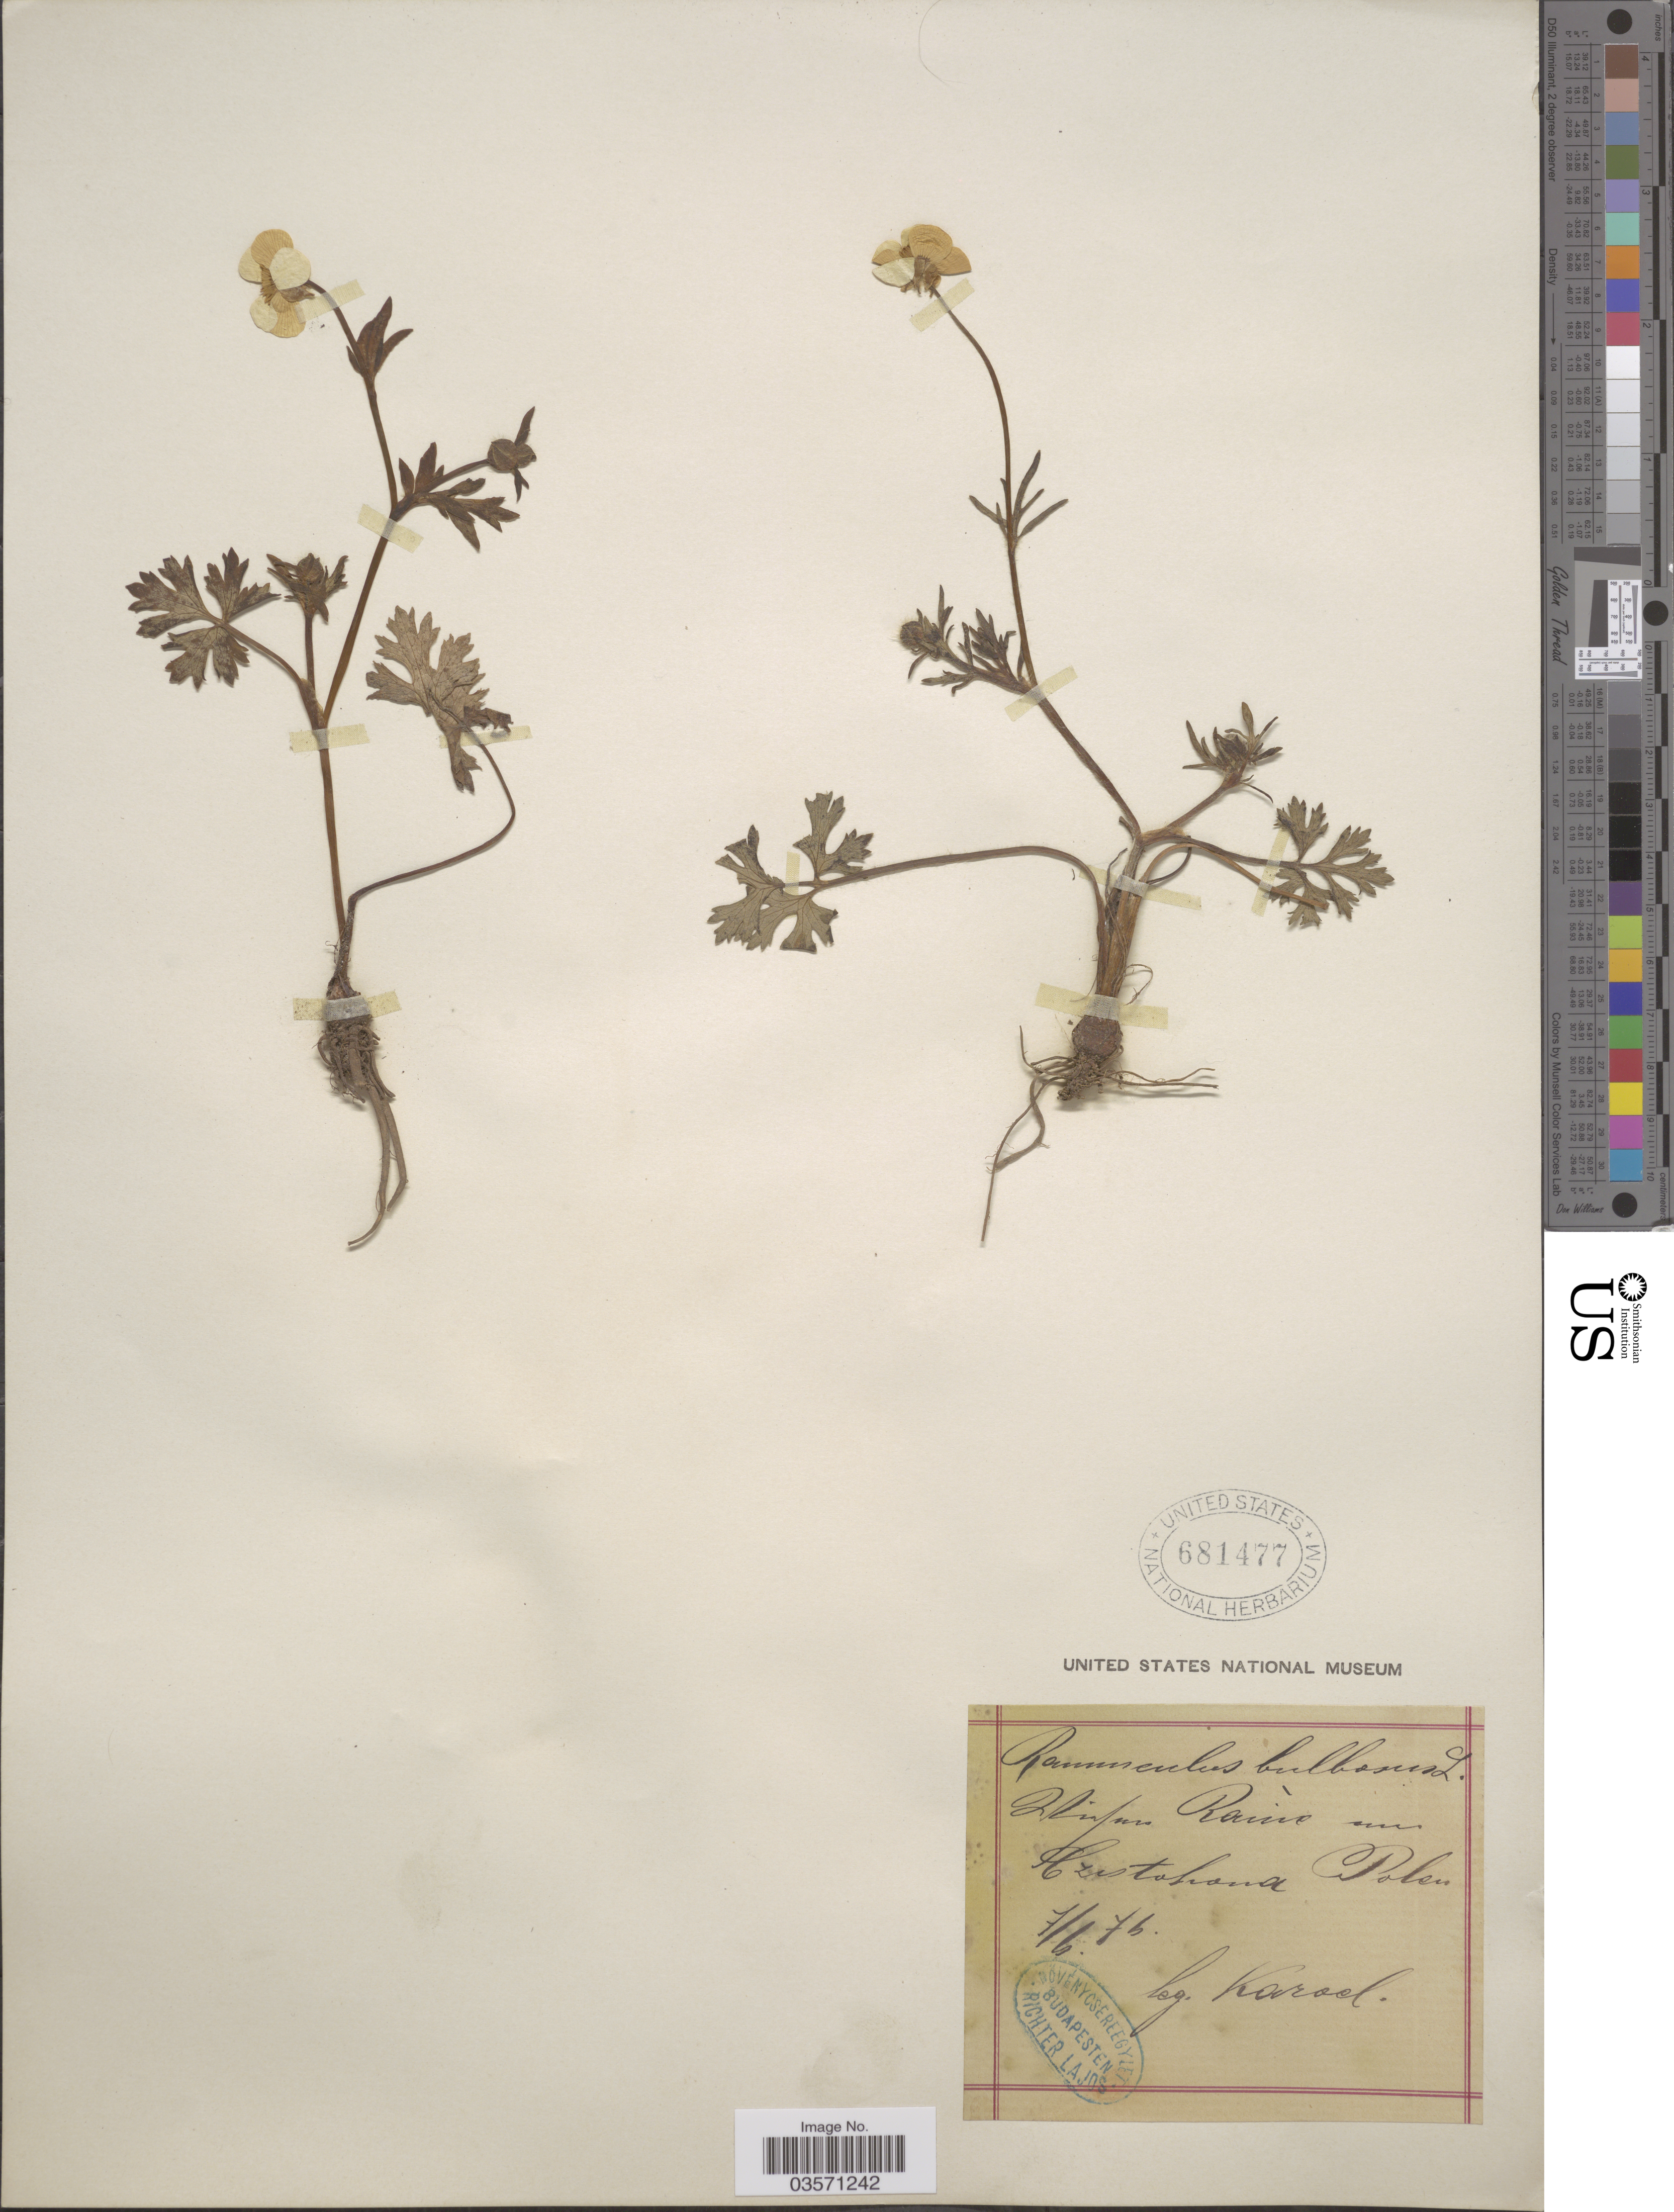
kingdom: Plantae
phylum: Tracheophyta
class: Magnoliopsida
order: Ranunculales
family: Ranunculaceae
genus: Ranunculus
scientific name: Ranunculus bulbosus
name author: L.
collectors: Karoel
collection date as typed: Transcribed d/m/y: 7/6/76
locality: Zlinfun Rainè un Czistohana Polen. [interpreted]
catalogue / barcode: US 681477